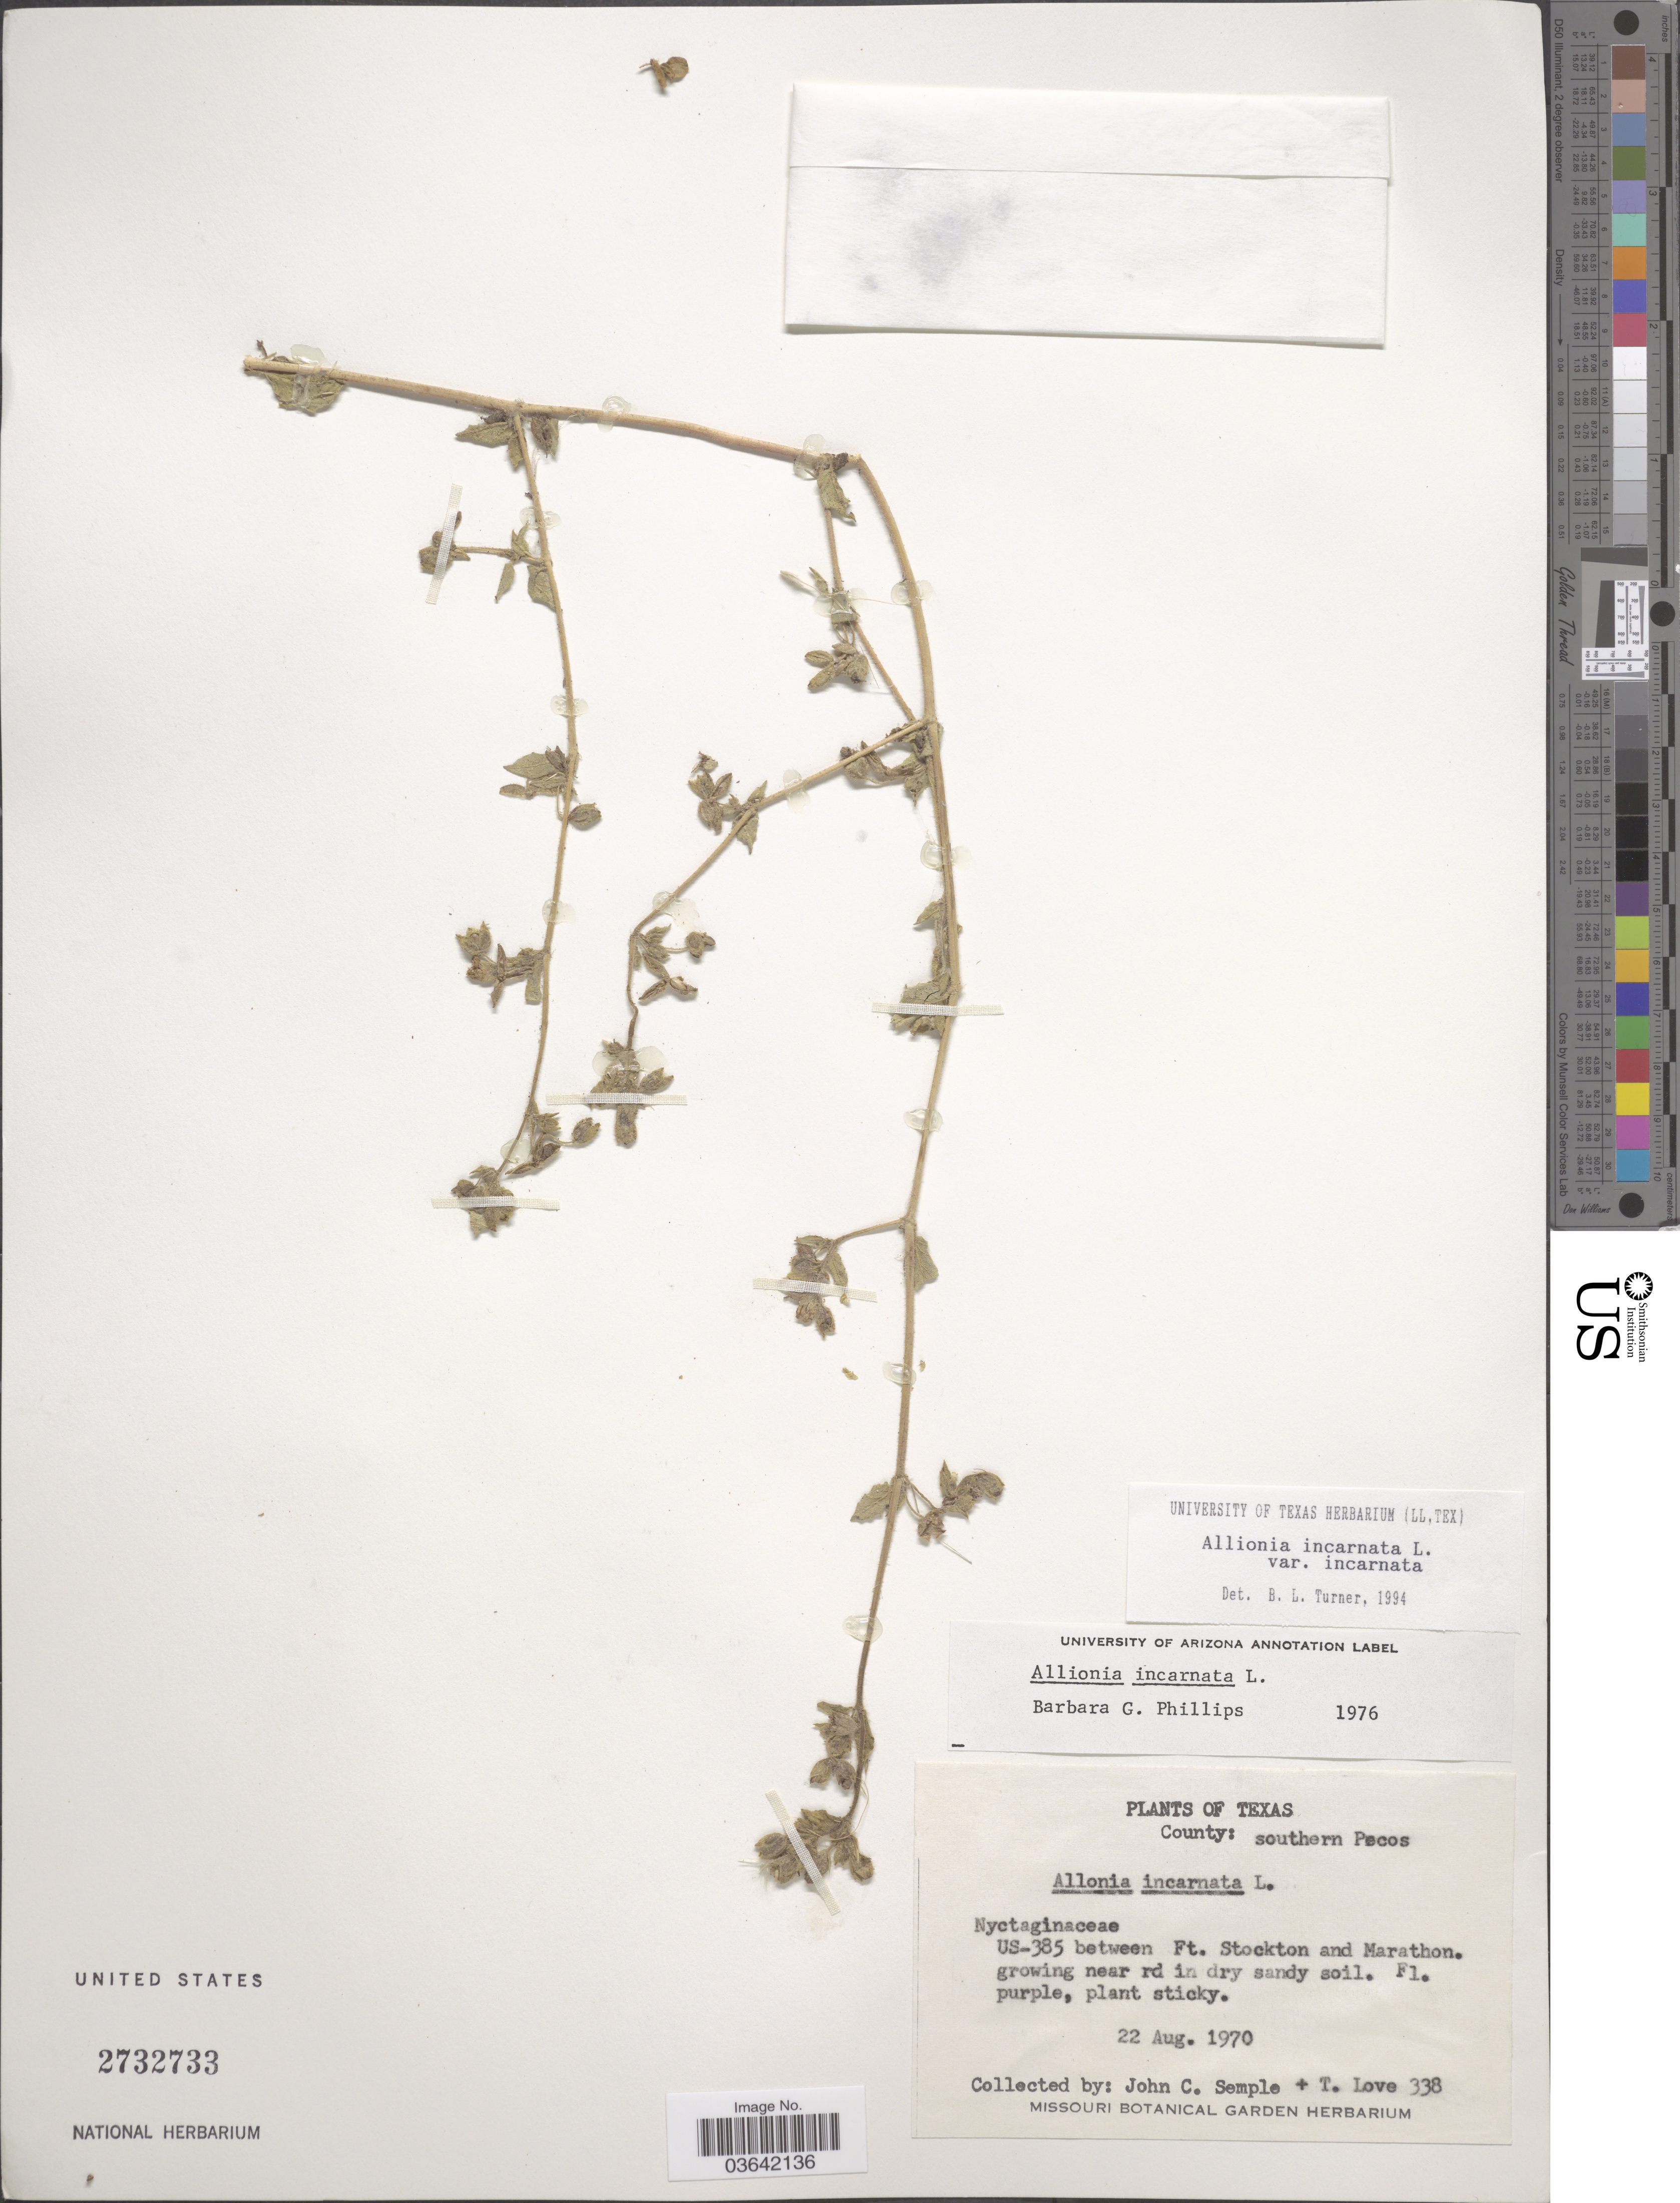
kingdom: Plantae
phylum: Tracheophyta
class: Magnoliopsida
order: Caryophyllales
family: Nyctaginaceae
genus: Allionia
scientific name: Allionia incarnata var. incarnata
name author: L.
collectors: J. C. Semple & T. Love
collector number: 338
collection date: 1970-08-22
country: United States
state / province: Texas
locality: County: Southern Pecos. US-385 between Ft. Stockton and Marathon.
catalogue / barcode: US 2732733